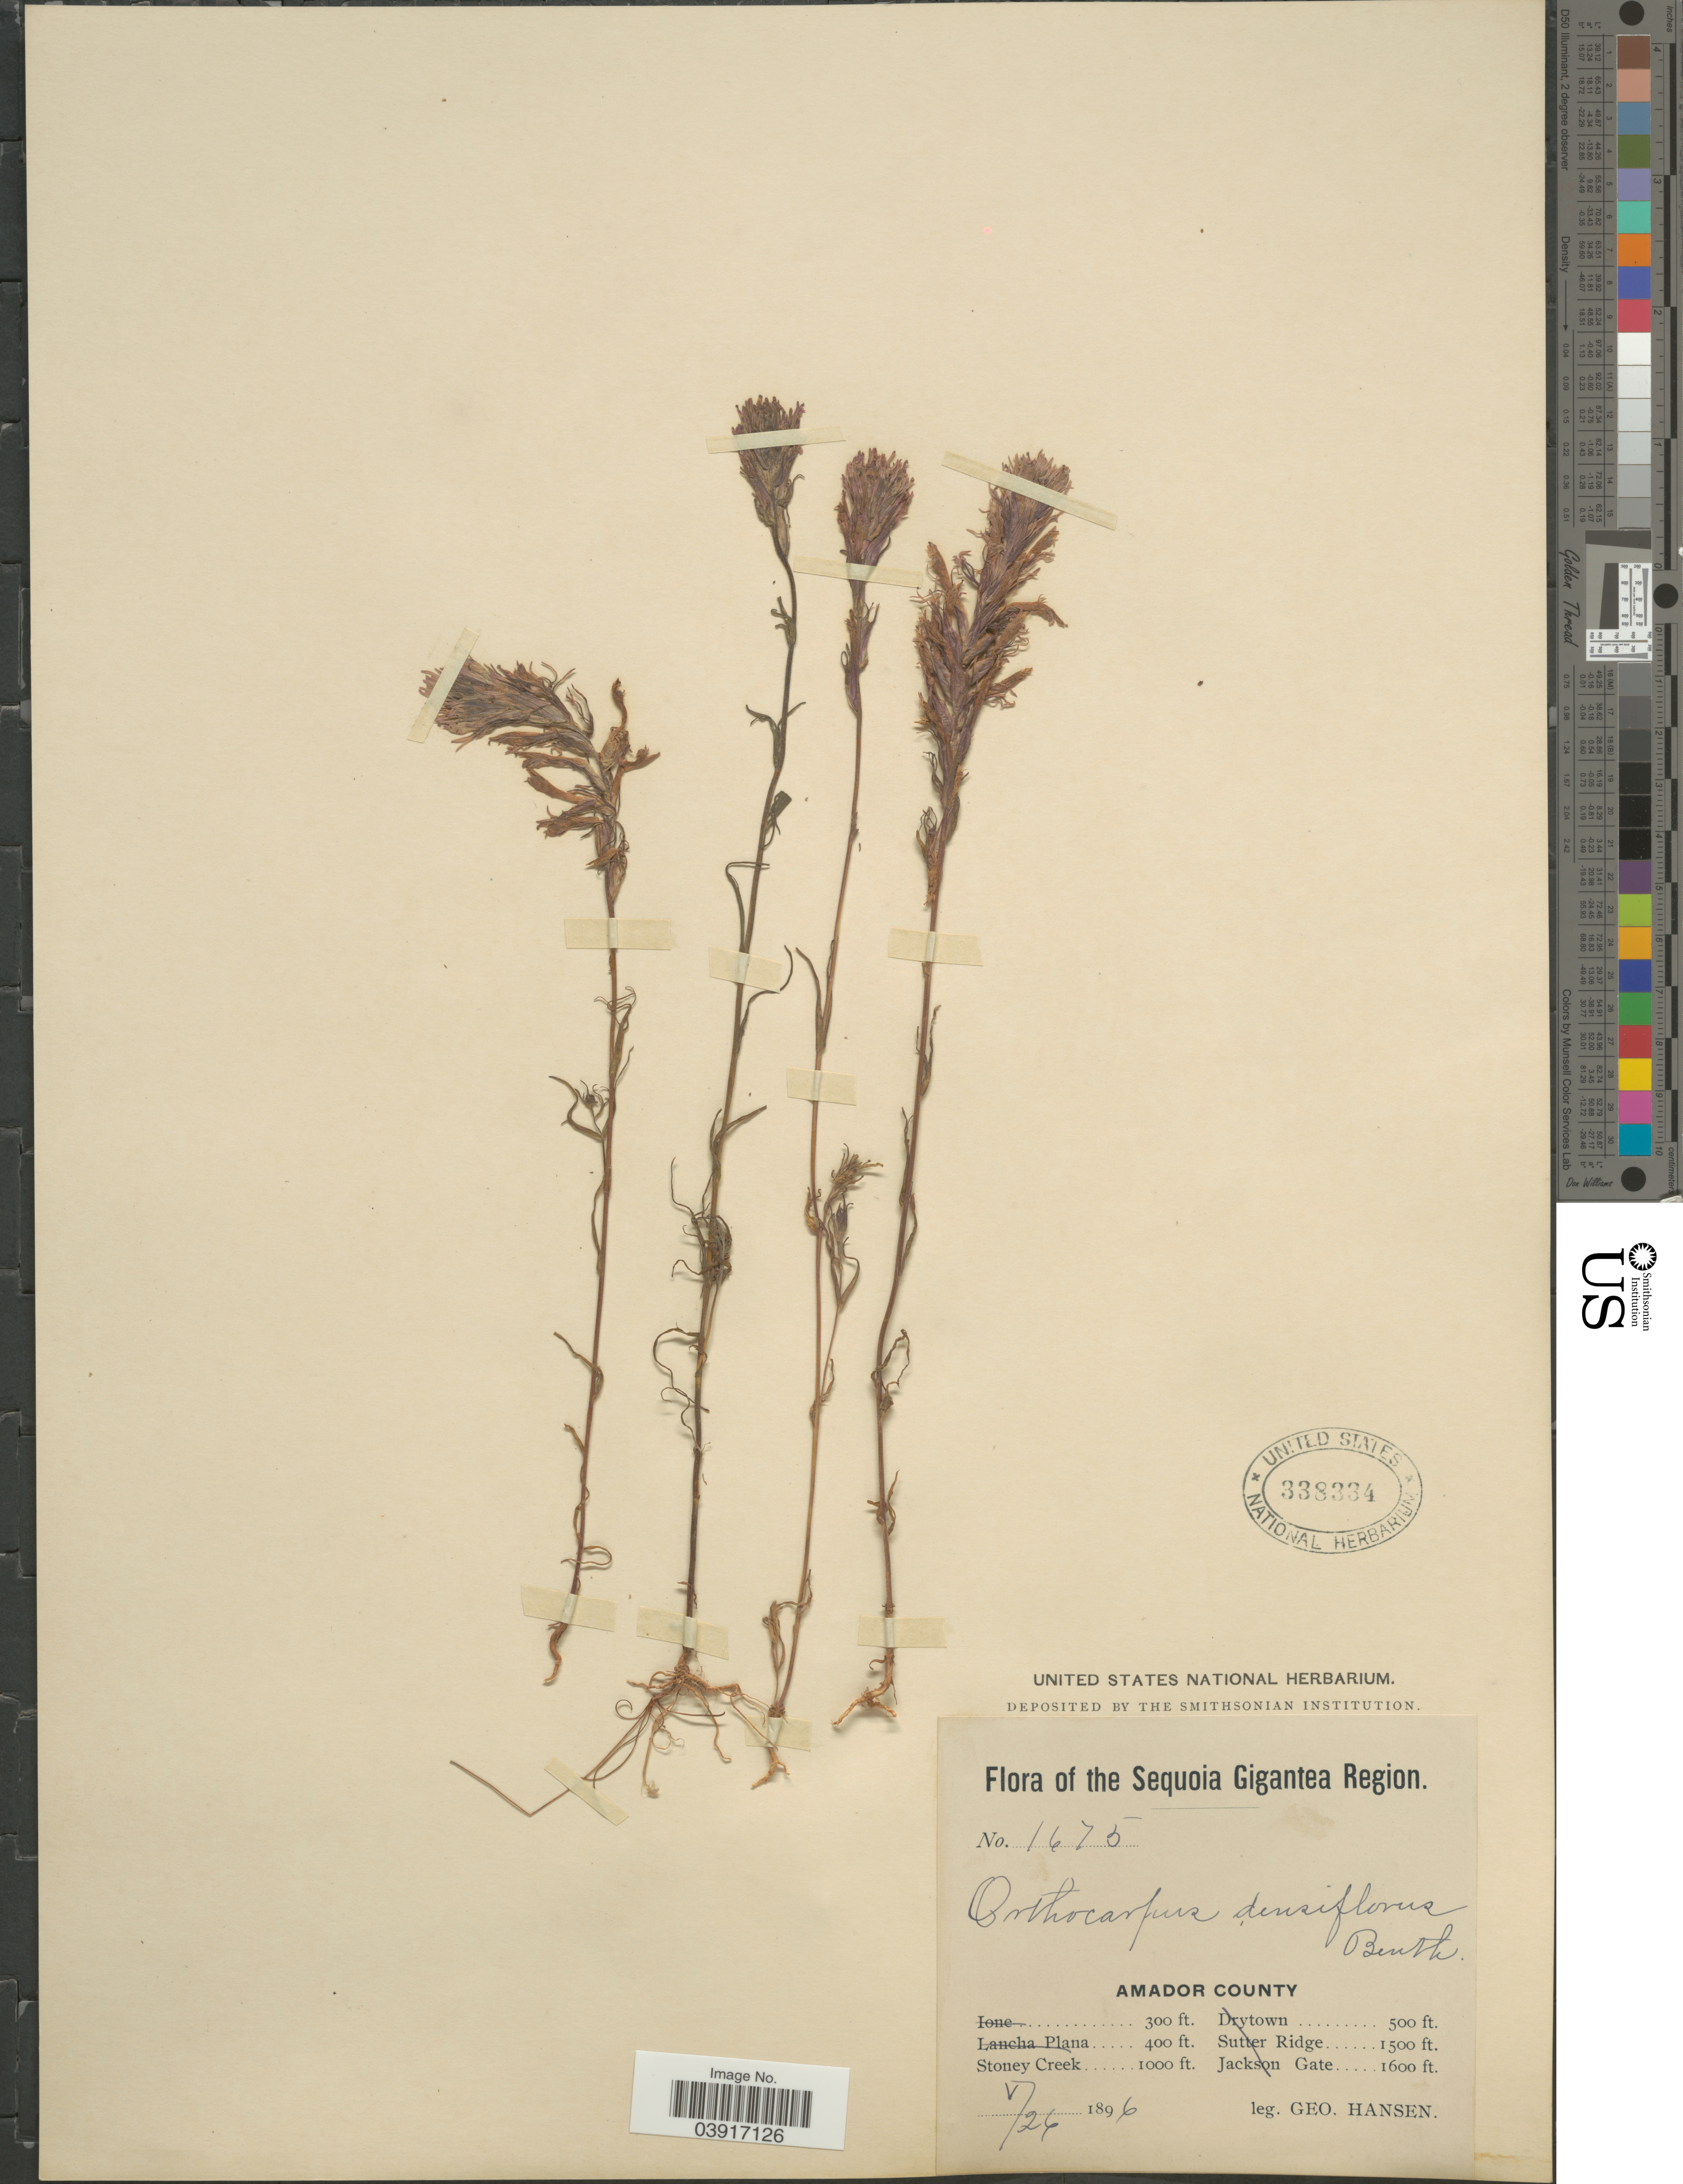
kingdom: Plantae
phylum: Tracheophyta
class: Magnoliopsida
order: Lamiales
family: Orobanchaceae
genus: Orthocarpus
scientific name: Orthocarpus densiflorus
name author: Benth.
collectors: G. Hansen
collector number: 1675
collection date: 1896-05-26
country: United States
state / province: California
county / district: Amador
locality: The Sequoia Gigantea Region. Amador County. Stoney Creek.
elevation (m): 305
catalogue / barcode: US 338334